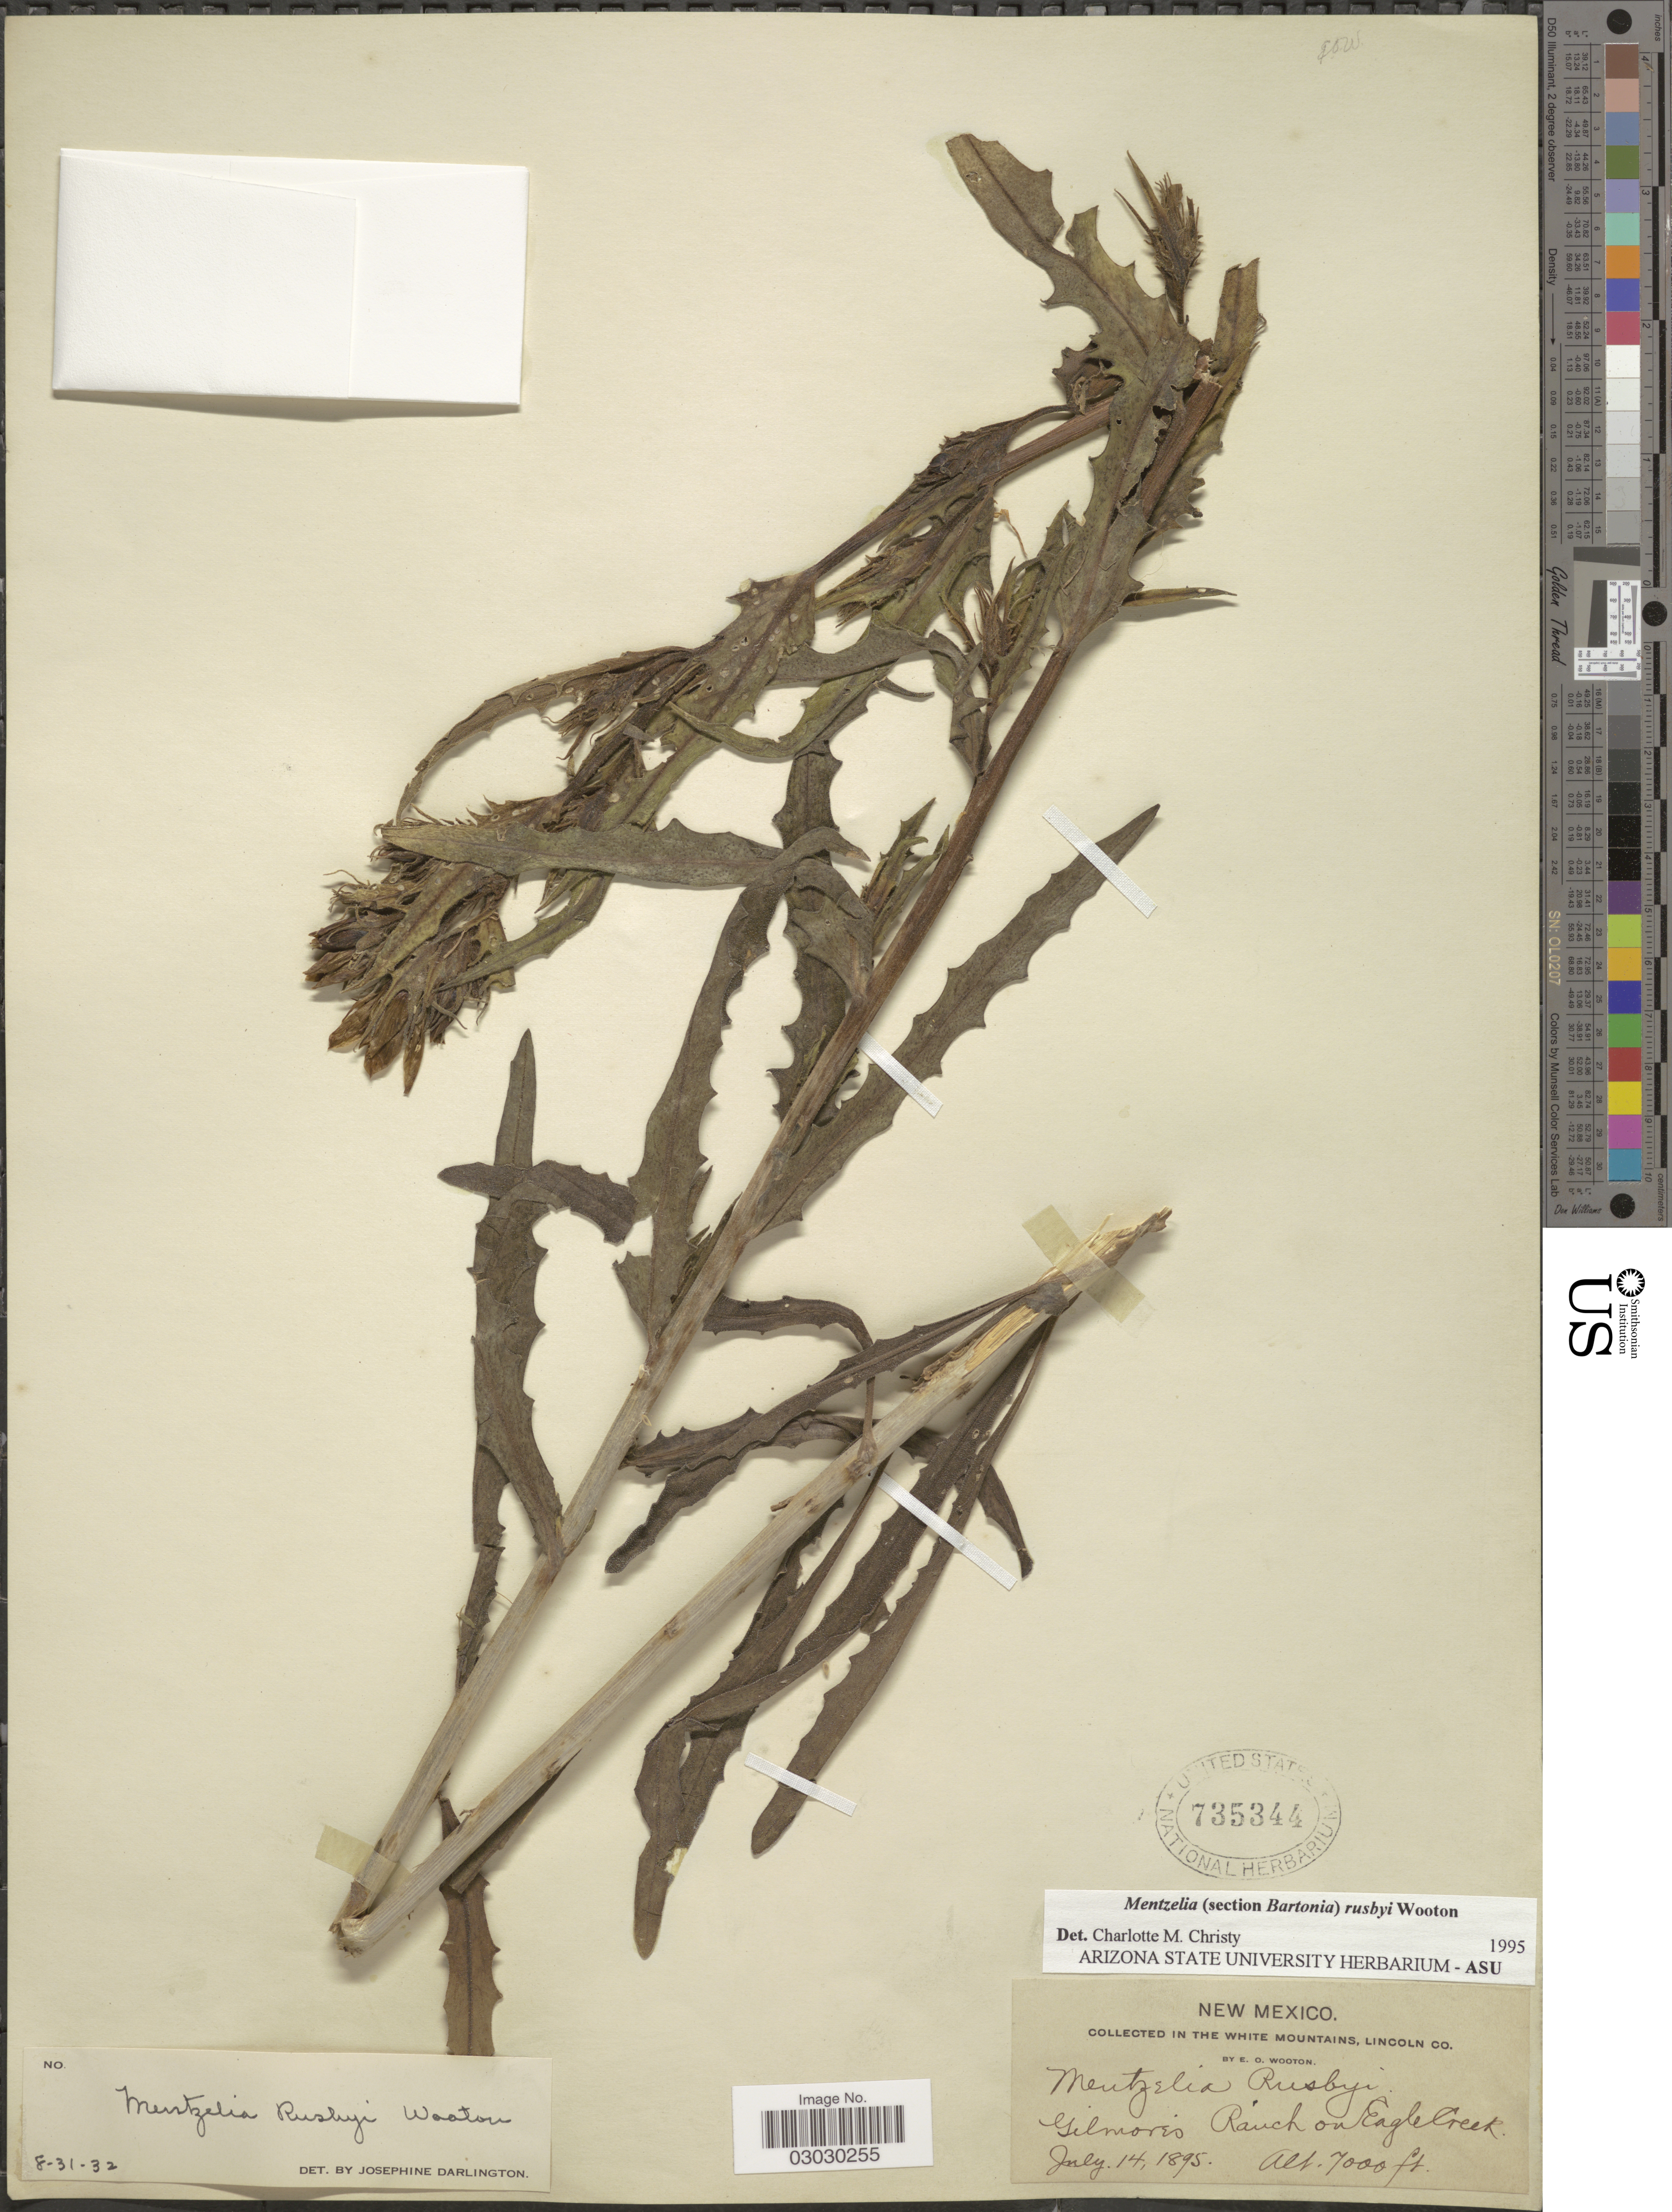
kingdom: Plantae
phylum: Tracheophyta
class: Magnoliopsida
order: Cornales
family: Loasaceae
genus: Mentzelia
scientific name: Mentzelia rusbyi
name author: Wooton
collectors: E. O. Wooton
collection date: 1895-07-14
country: United States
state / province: New Mexico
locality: In The White Mountains, Lincoln Co., Gilmores Ranch on Eagle Creek.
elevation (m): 2134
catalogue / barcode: US 735344